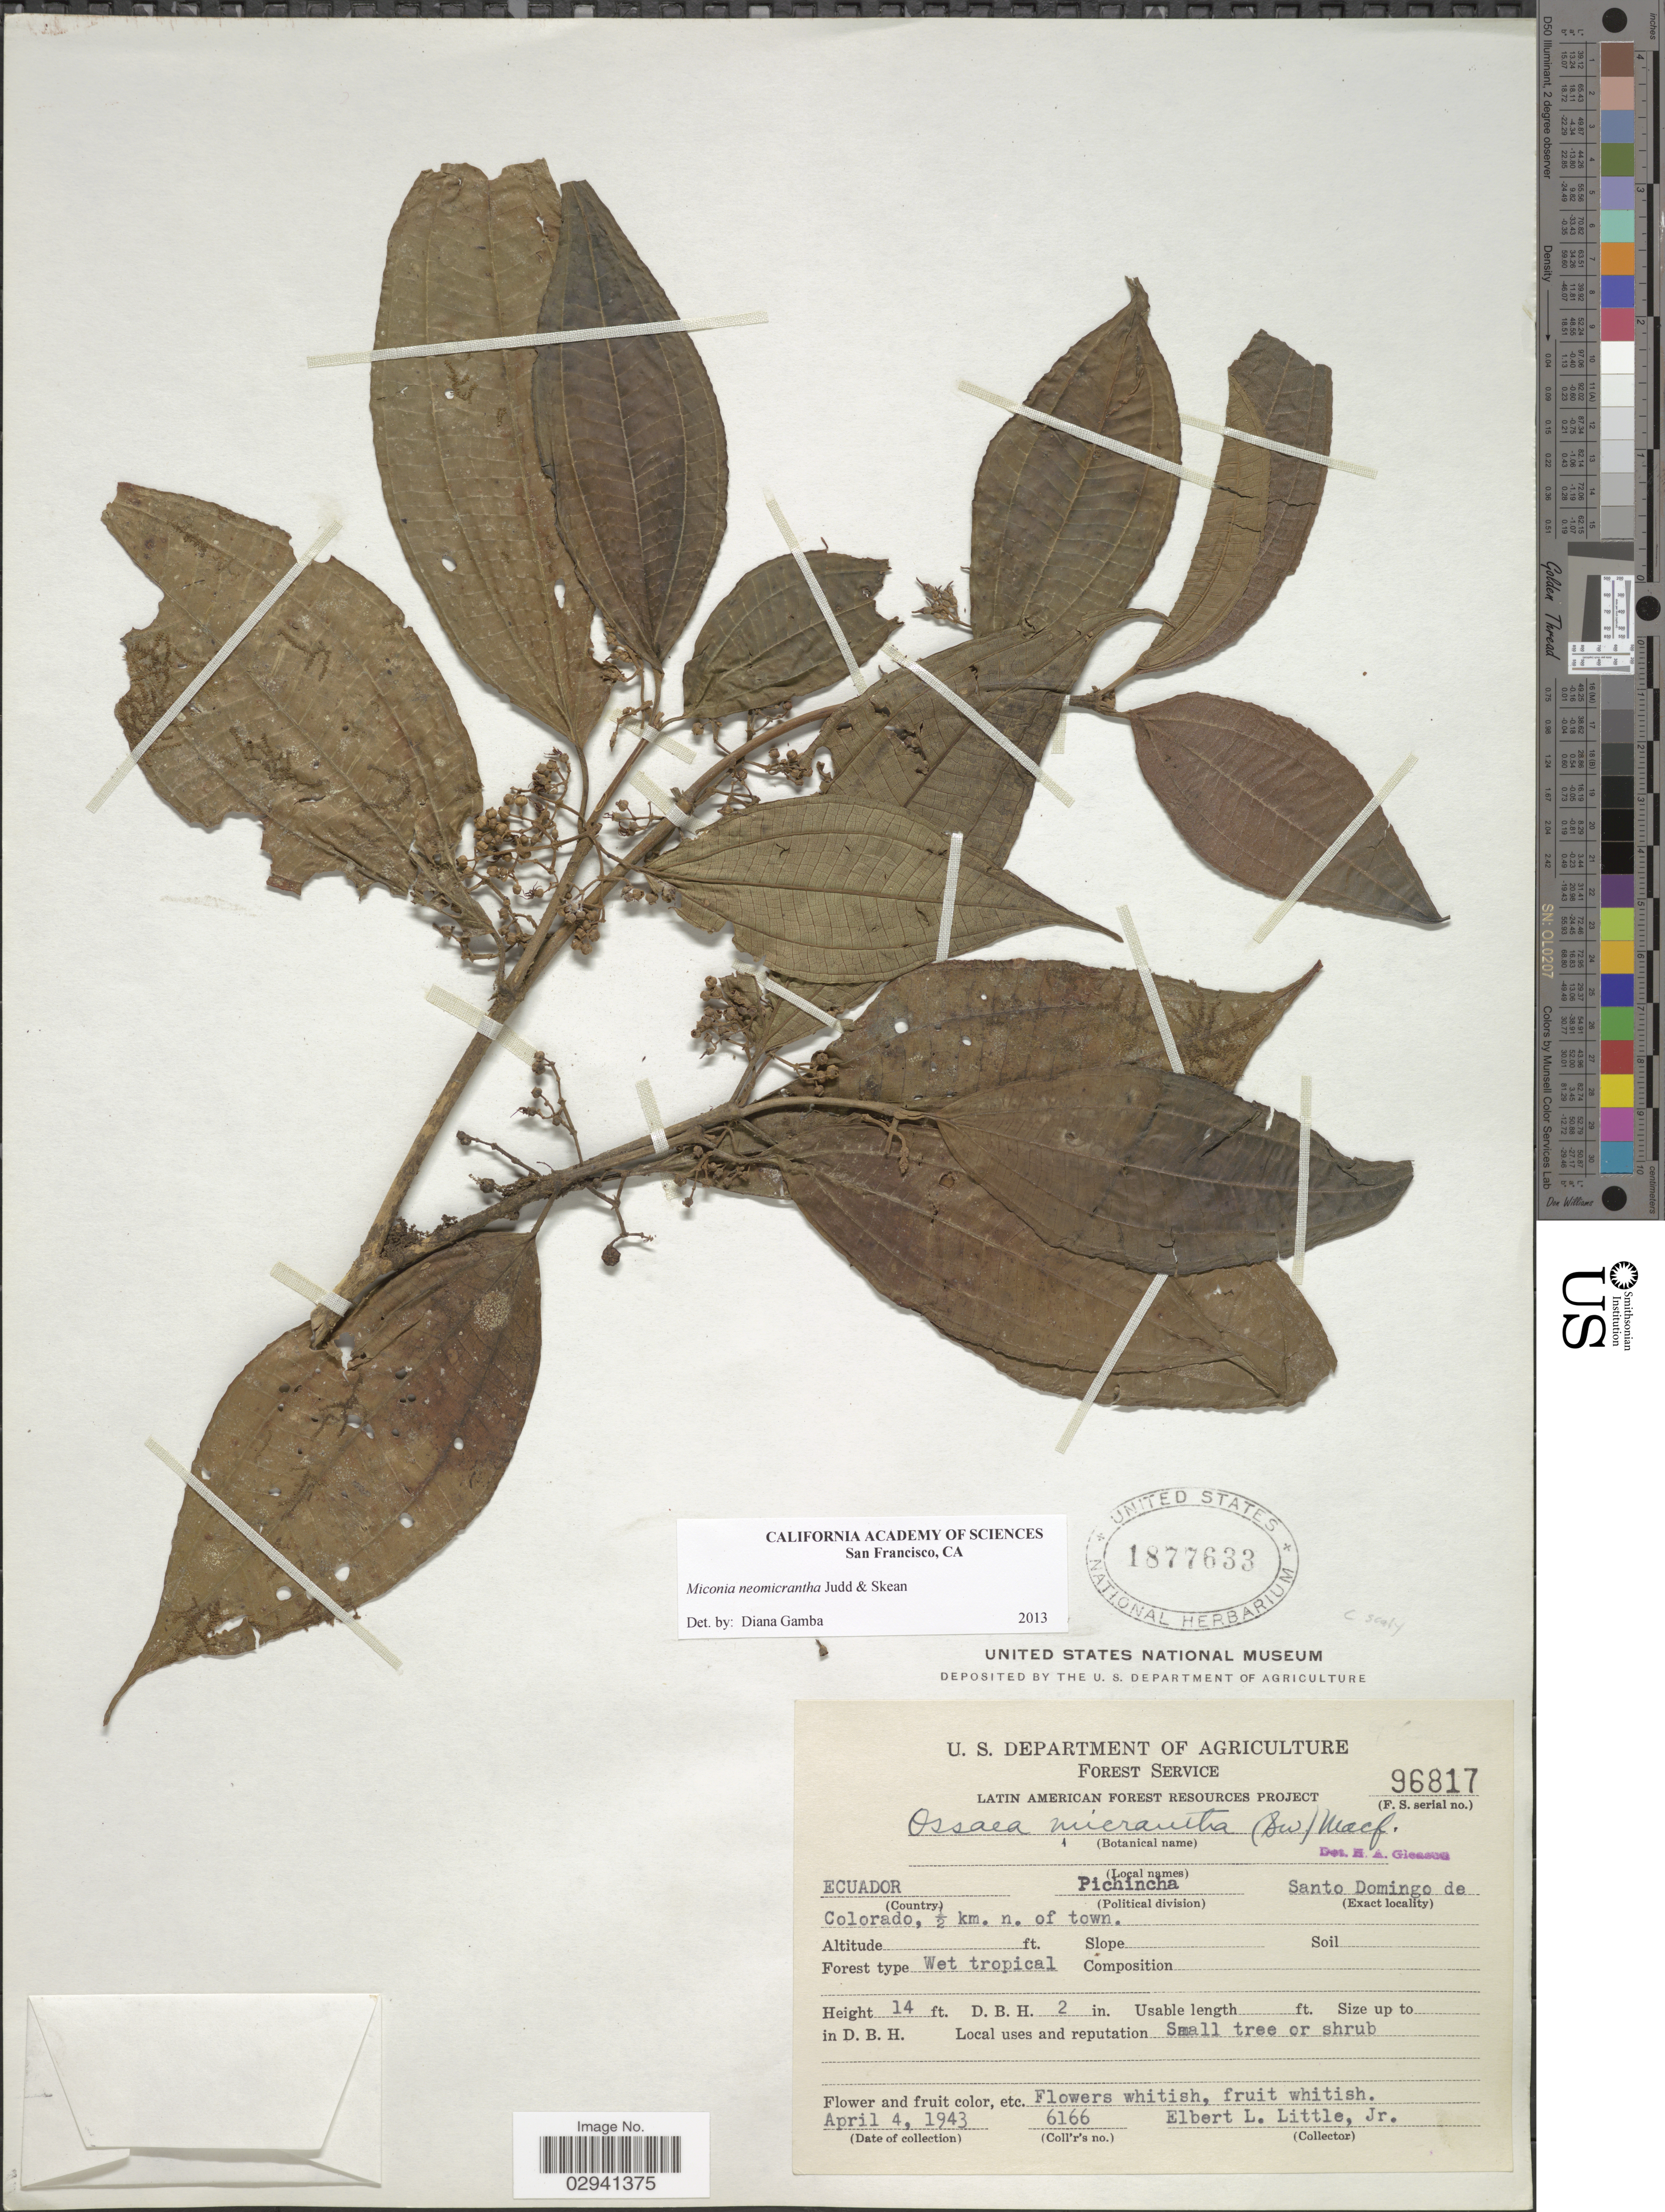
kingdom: Plantae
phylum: Tracheophyta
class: Magnoliopsida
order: Myrtales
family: Melastomataceae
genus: Miconia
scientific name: Miconia neomicrantha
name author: Judd & Skean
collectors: E. L. Little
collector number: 6166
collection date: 1943-04-04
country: Ecuador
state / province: Pichincha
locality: Santo Domingo de Colorado, 1/2 km. n. of town.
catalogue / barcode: US 1877633